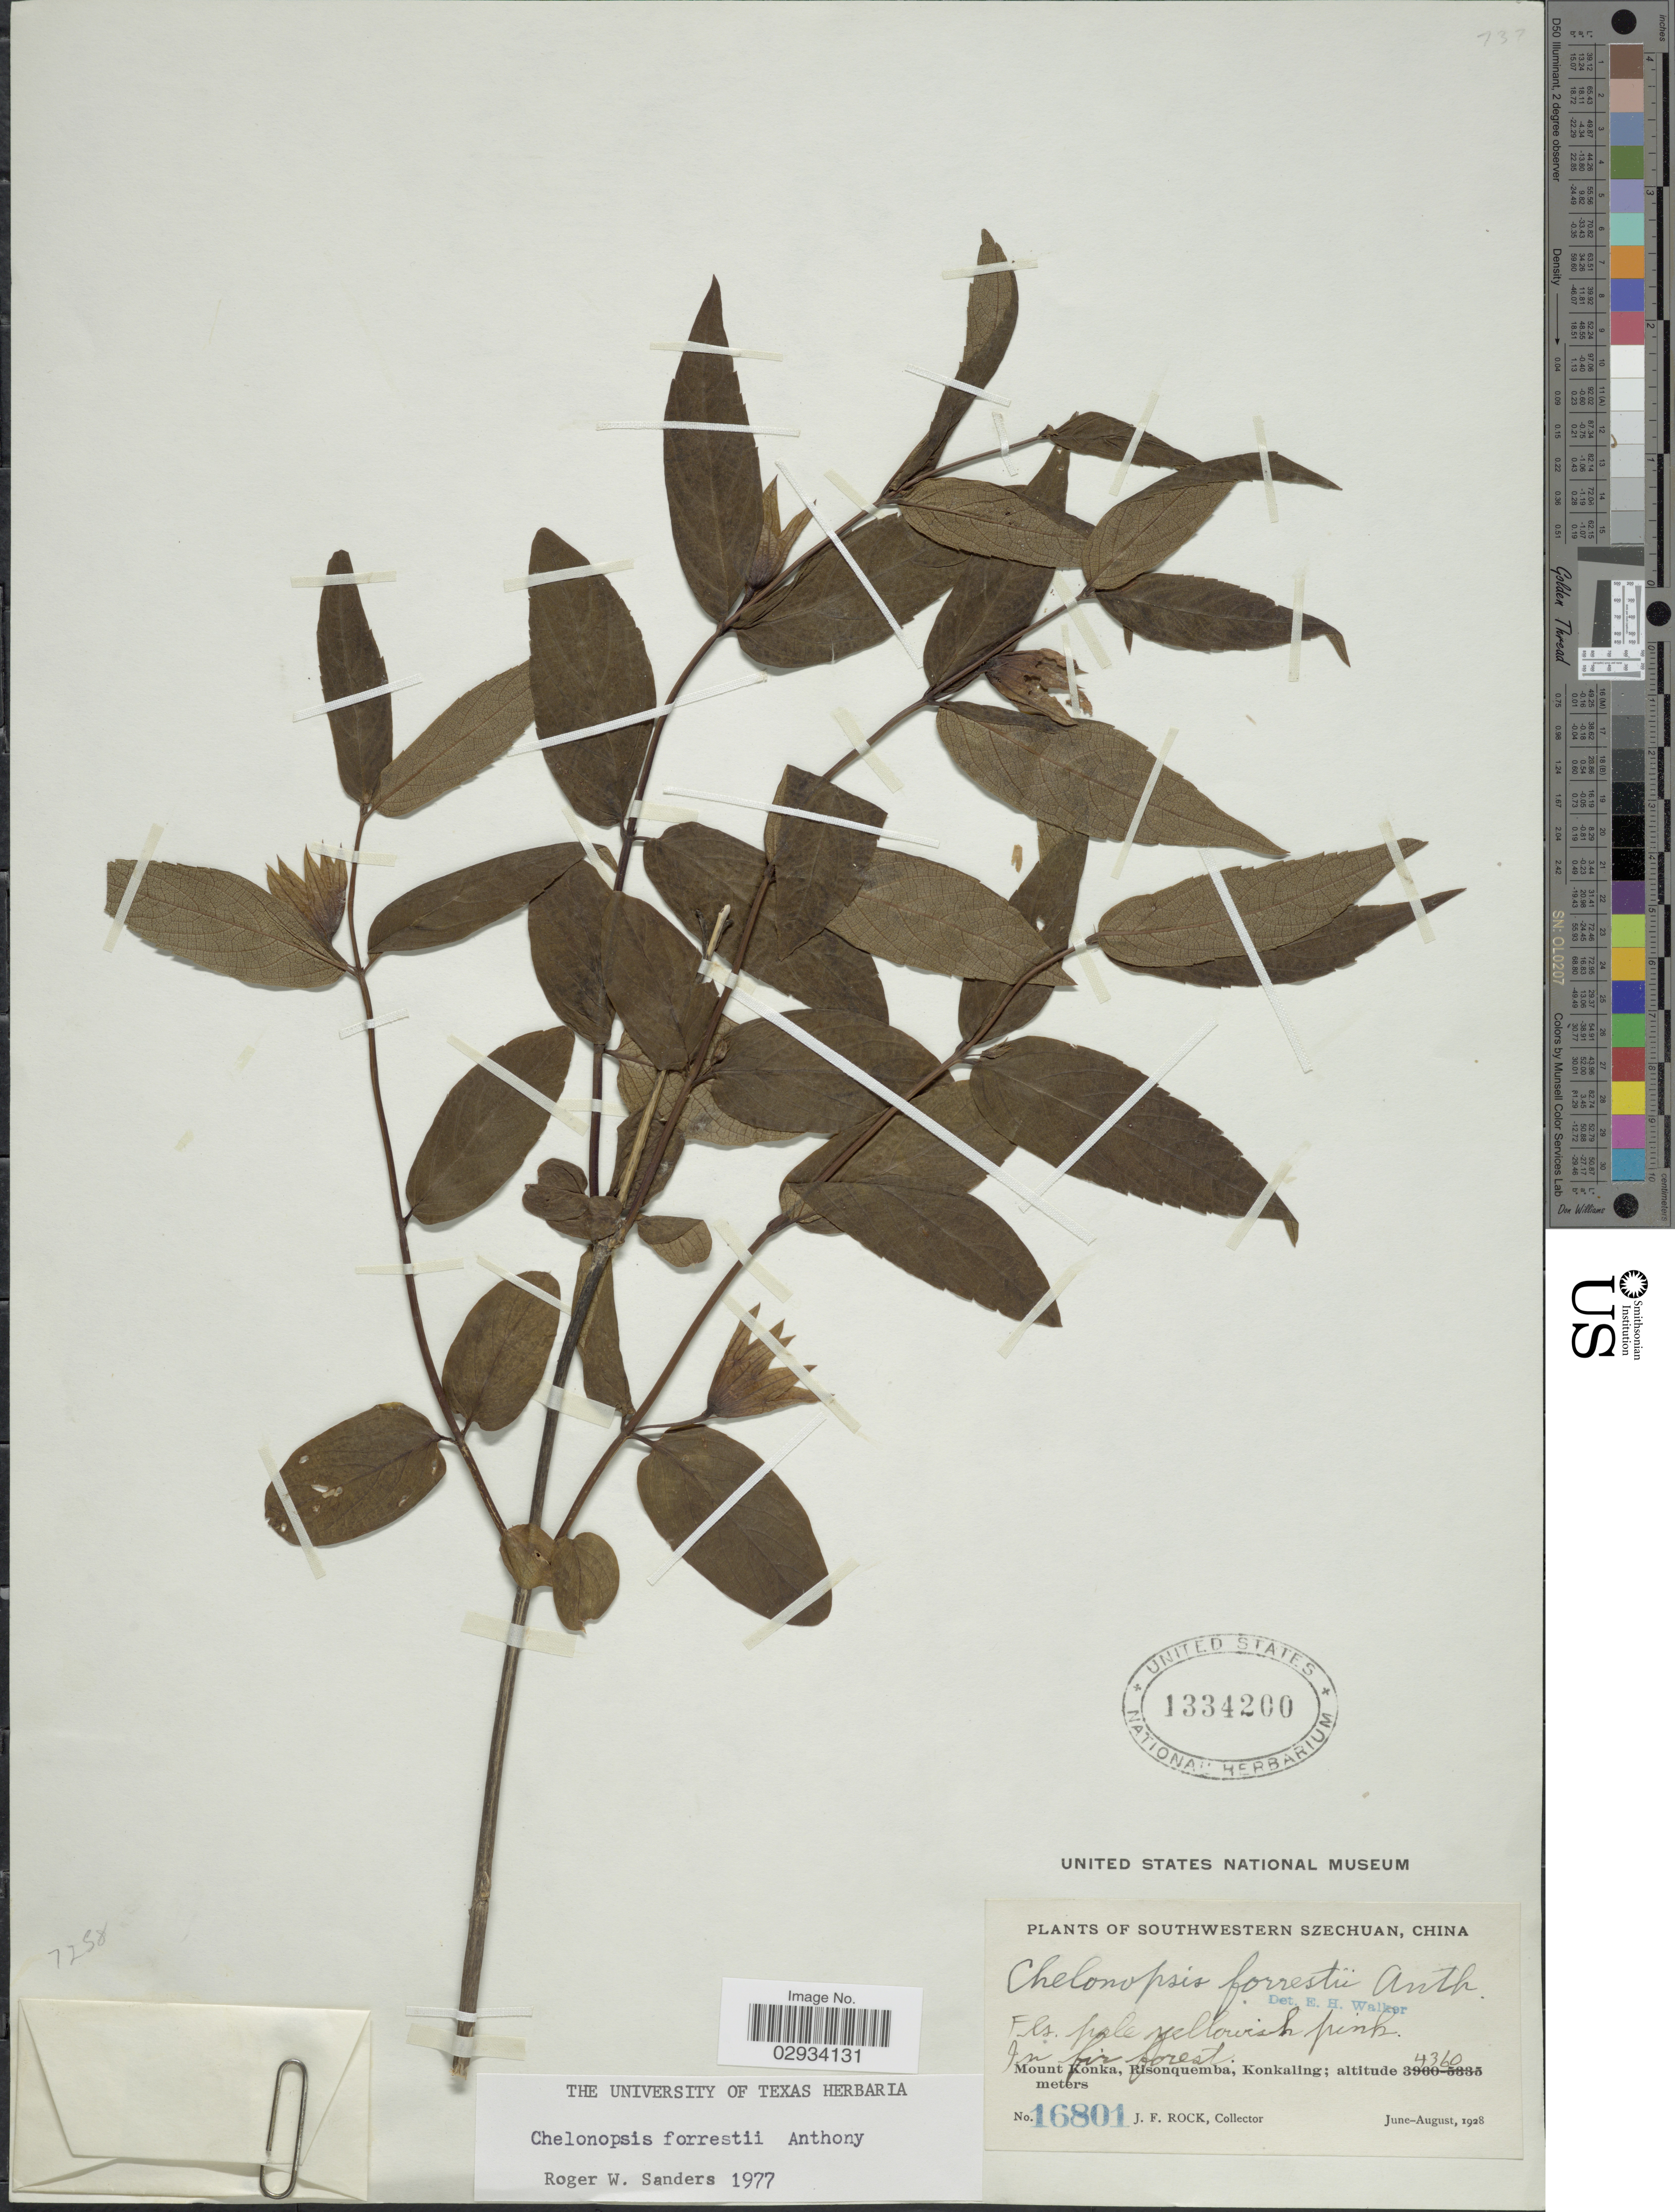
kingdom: Plantae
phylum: Tracheophyta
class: Magnoliopsida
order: Lamiales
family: Lamiaceae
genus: Chelonopsis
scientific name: Chelonopsis forrestii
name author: J. Anthony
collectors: J. Rock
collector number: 16801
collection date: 1928-06/1928-08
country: China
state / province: Sichuan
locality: Southwestern Szechuan. Mount Konka, Risonquemba, Konkaling.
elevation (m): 4360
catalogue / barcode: US 1334200